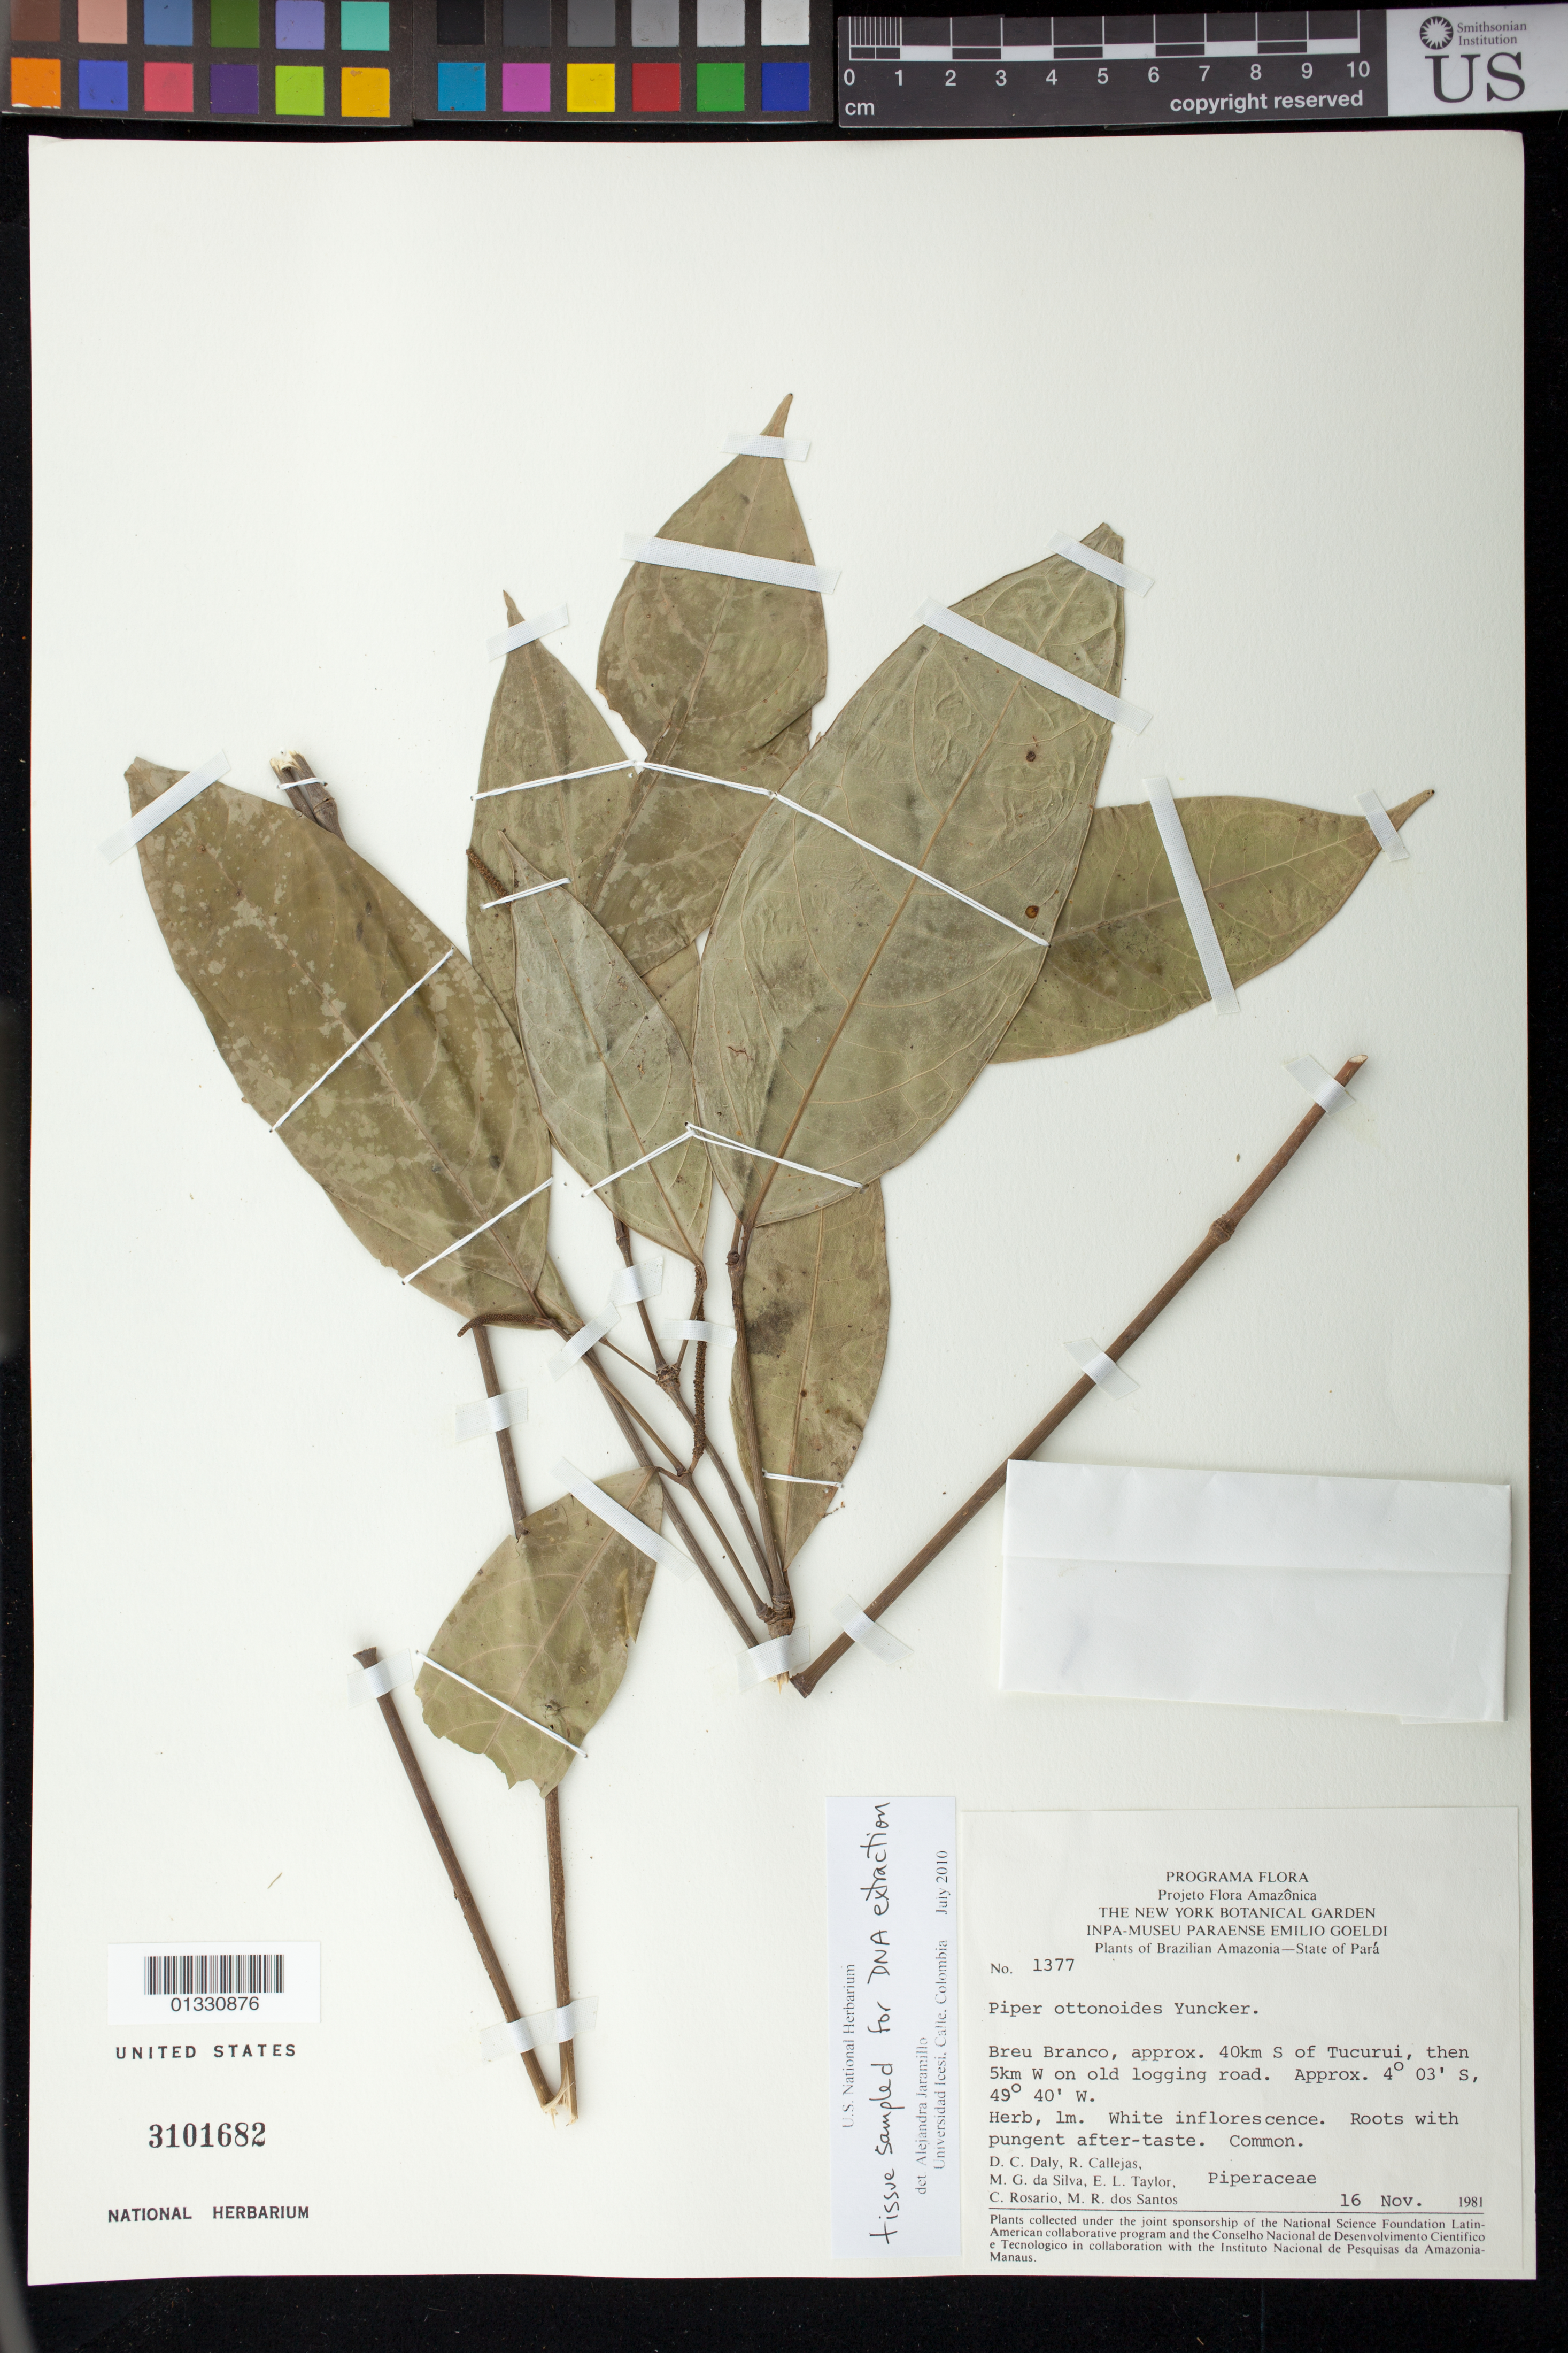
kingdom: Plantae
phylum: Tracheophyta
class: Magnoliopsida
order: Piperales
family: Piperaceae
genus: Piper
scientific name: Piper ottonoides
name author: Yunck.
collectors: D. C. Daly, R. Callejas, M. G. Silva, E. L. Taylor, C. S. Rosário & M. R. dos Santos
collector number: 1377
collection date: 1981-11-16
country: Brazil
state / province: Amazonas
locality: Breu Branco, approx. 40km S of Tucurui, then 5km W on old logging road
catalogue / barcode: US 3101682